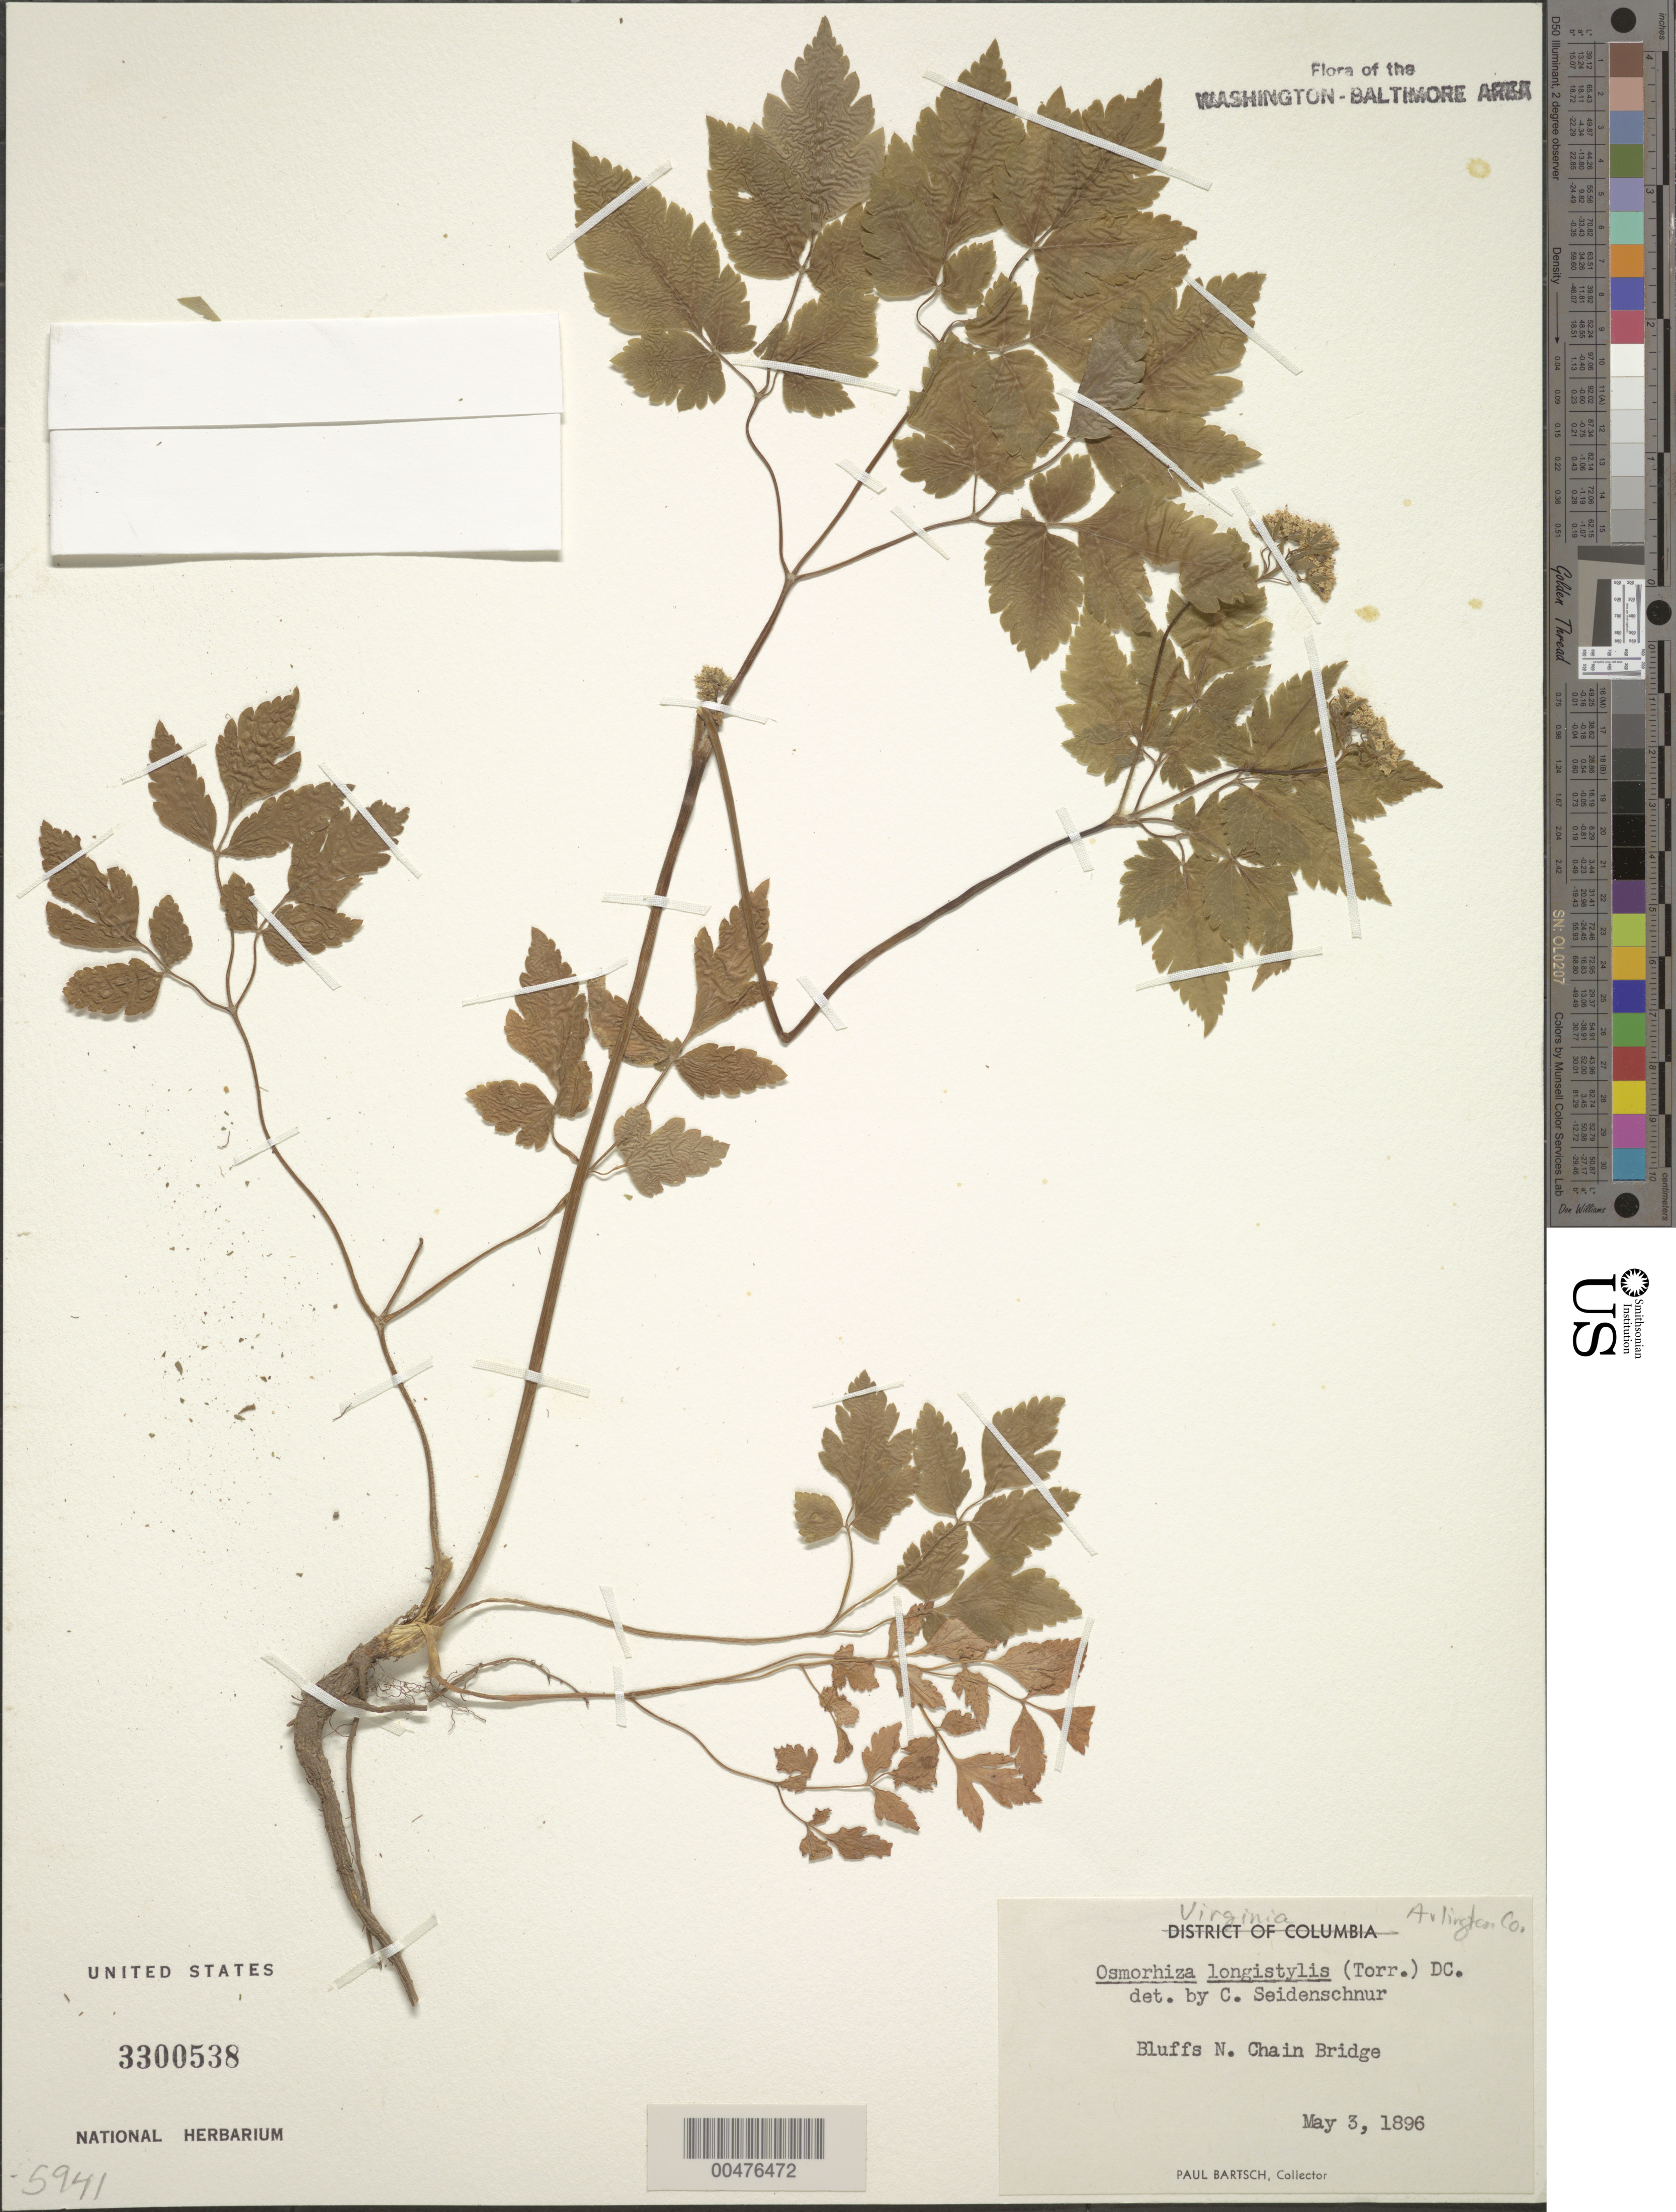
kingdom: Plantae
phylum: Tracheophyta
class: Magnoliopsida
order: Apiales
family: Apiaceae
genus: Osmorhiza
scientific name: Osmorhiza longistylis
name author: (Torr.) DC.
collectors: P. Bartsch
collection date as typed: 03 May 1896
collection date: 1896-05-03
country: United States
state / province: Virginia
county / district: Arlington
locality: Bluffs N of Chain Bridge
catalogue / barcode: US 3300538